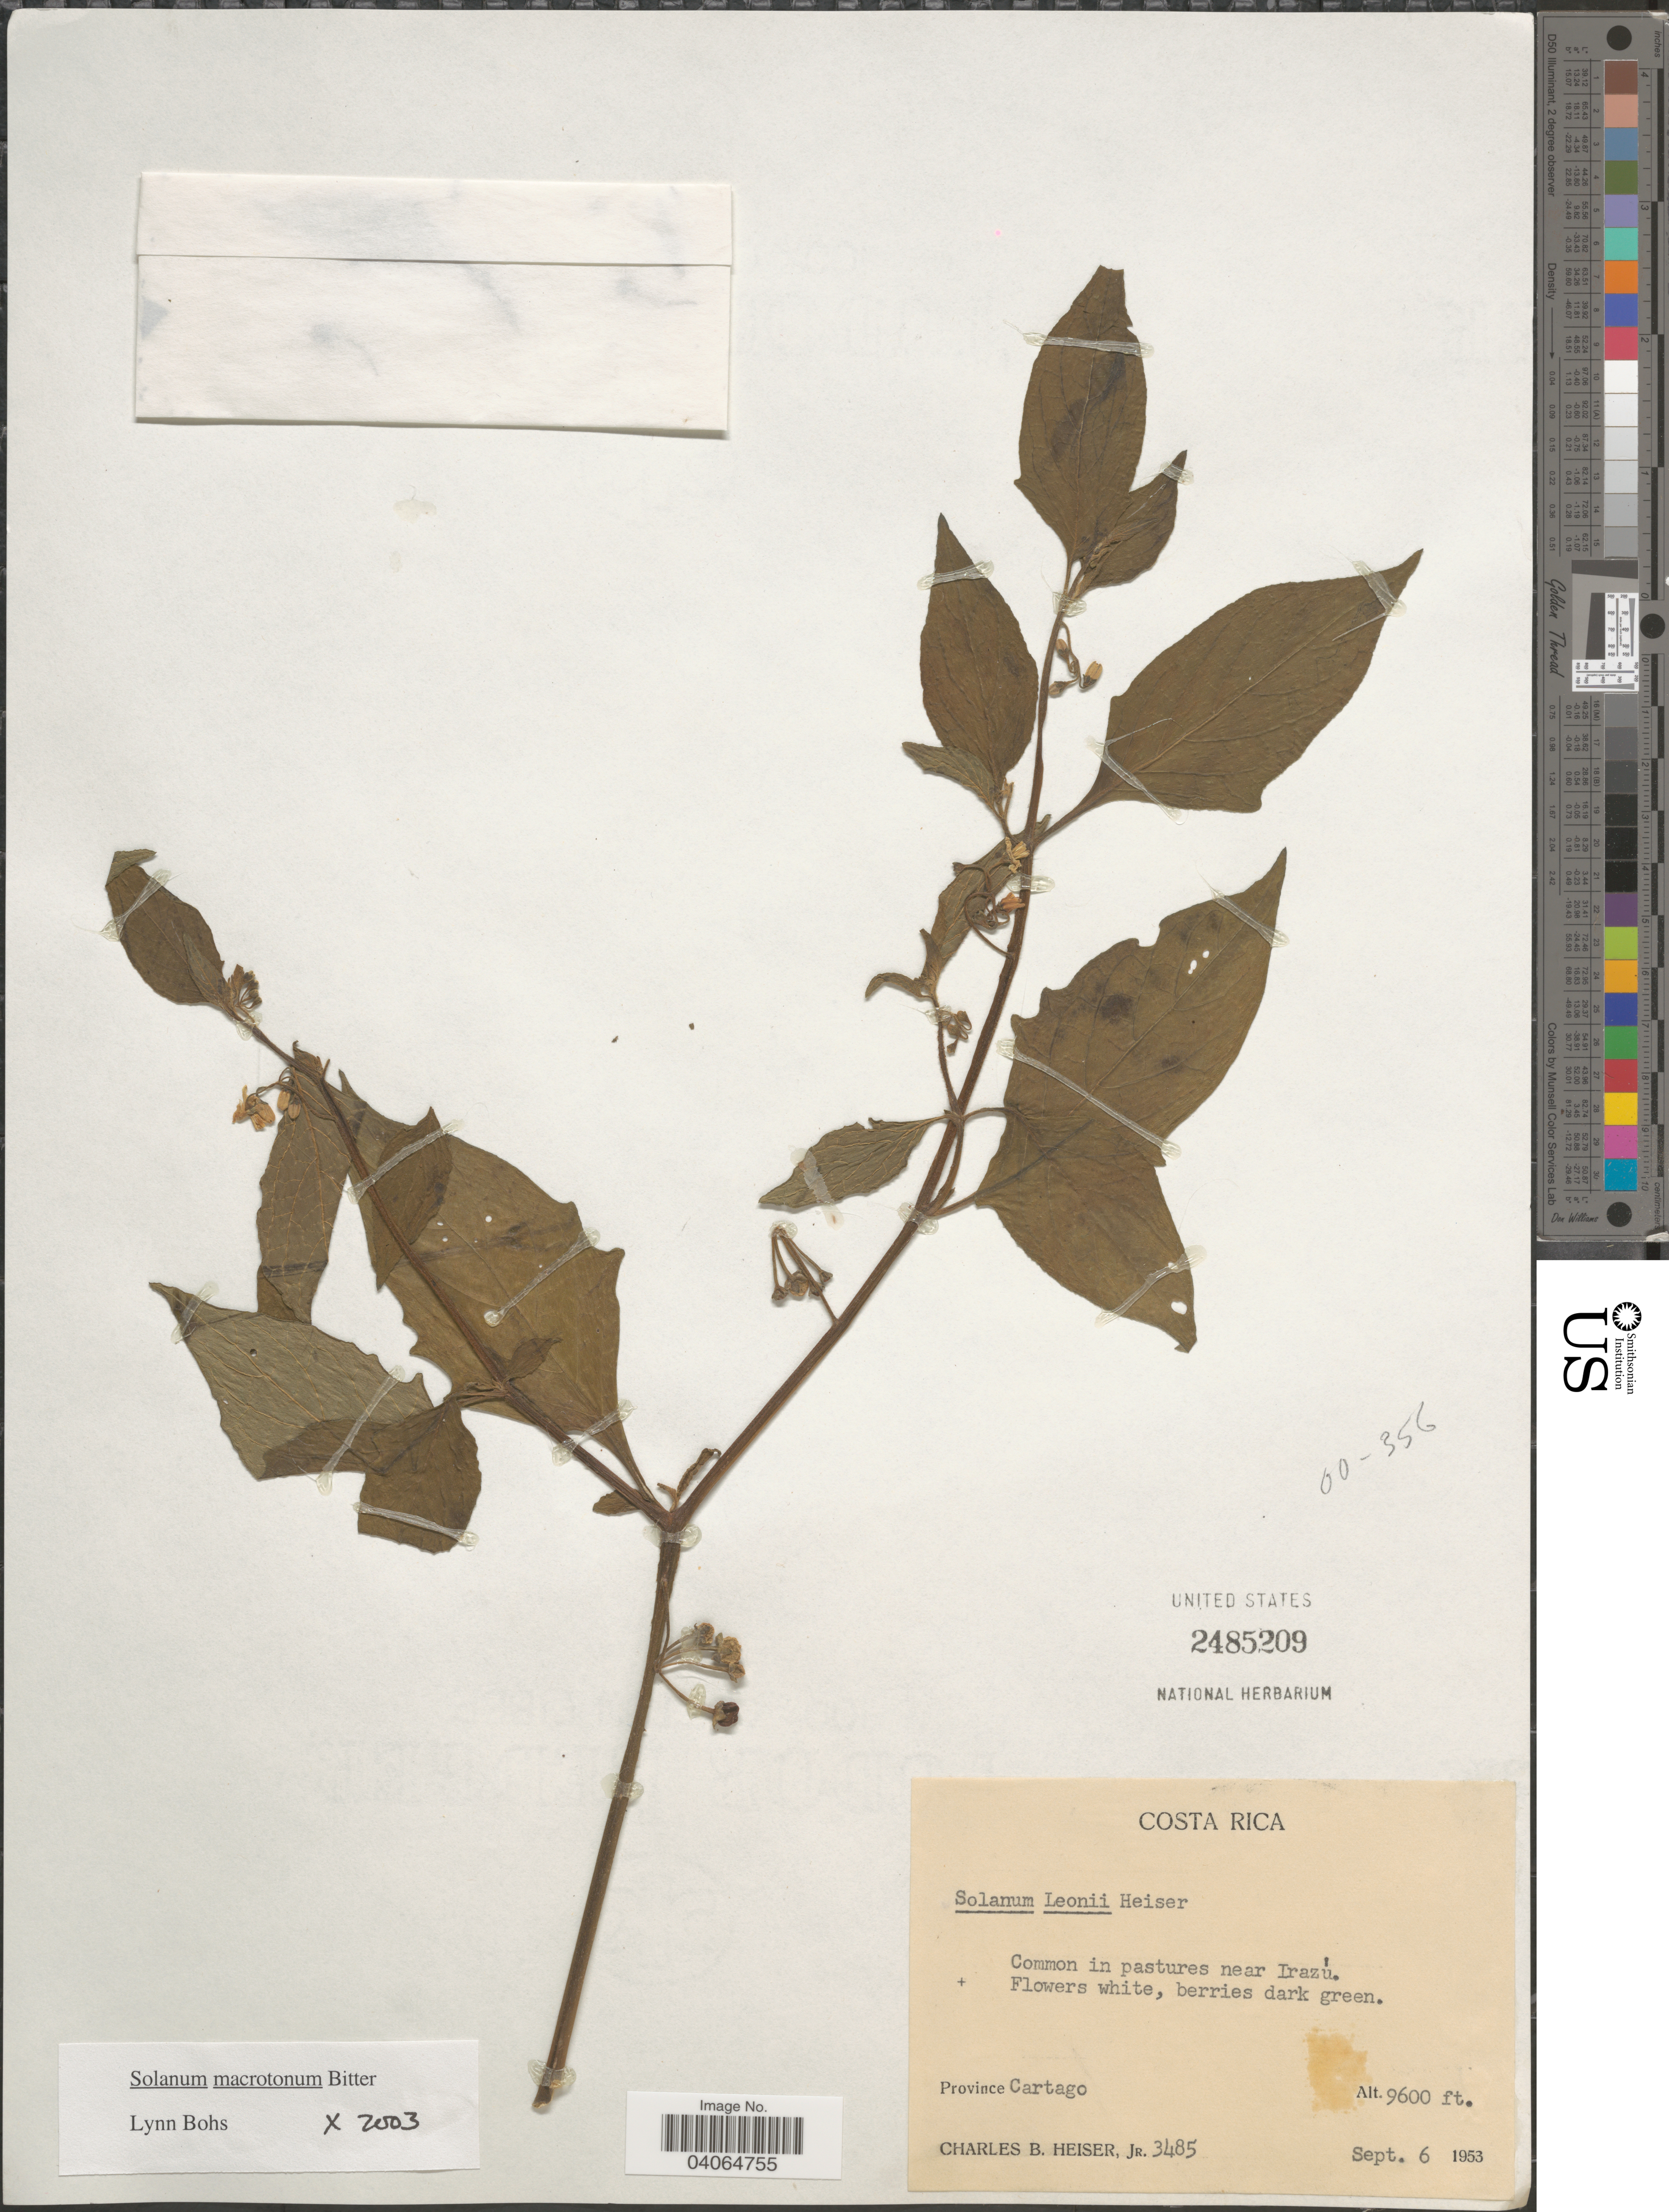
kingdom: Plantae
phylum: Tracheophyta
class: Magnoliopsida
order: Solanales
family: Solanaceae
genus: Solanum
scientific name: Solanum macrotonum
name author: Bitter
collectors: C. B. Heiser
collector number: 2485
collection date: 1953-09-06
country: Costa Rica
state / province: Cartago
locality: In pastures near Irazú.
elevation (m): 2926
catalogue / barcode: US 2485209